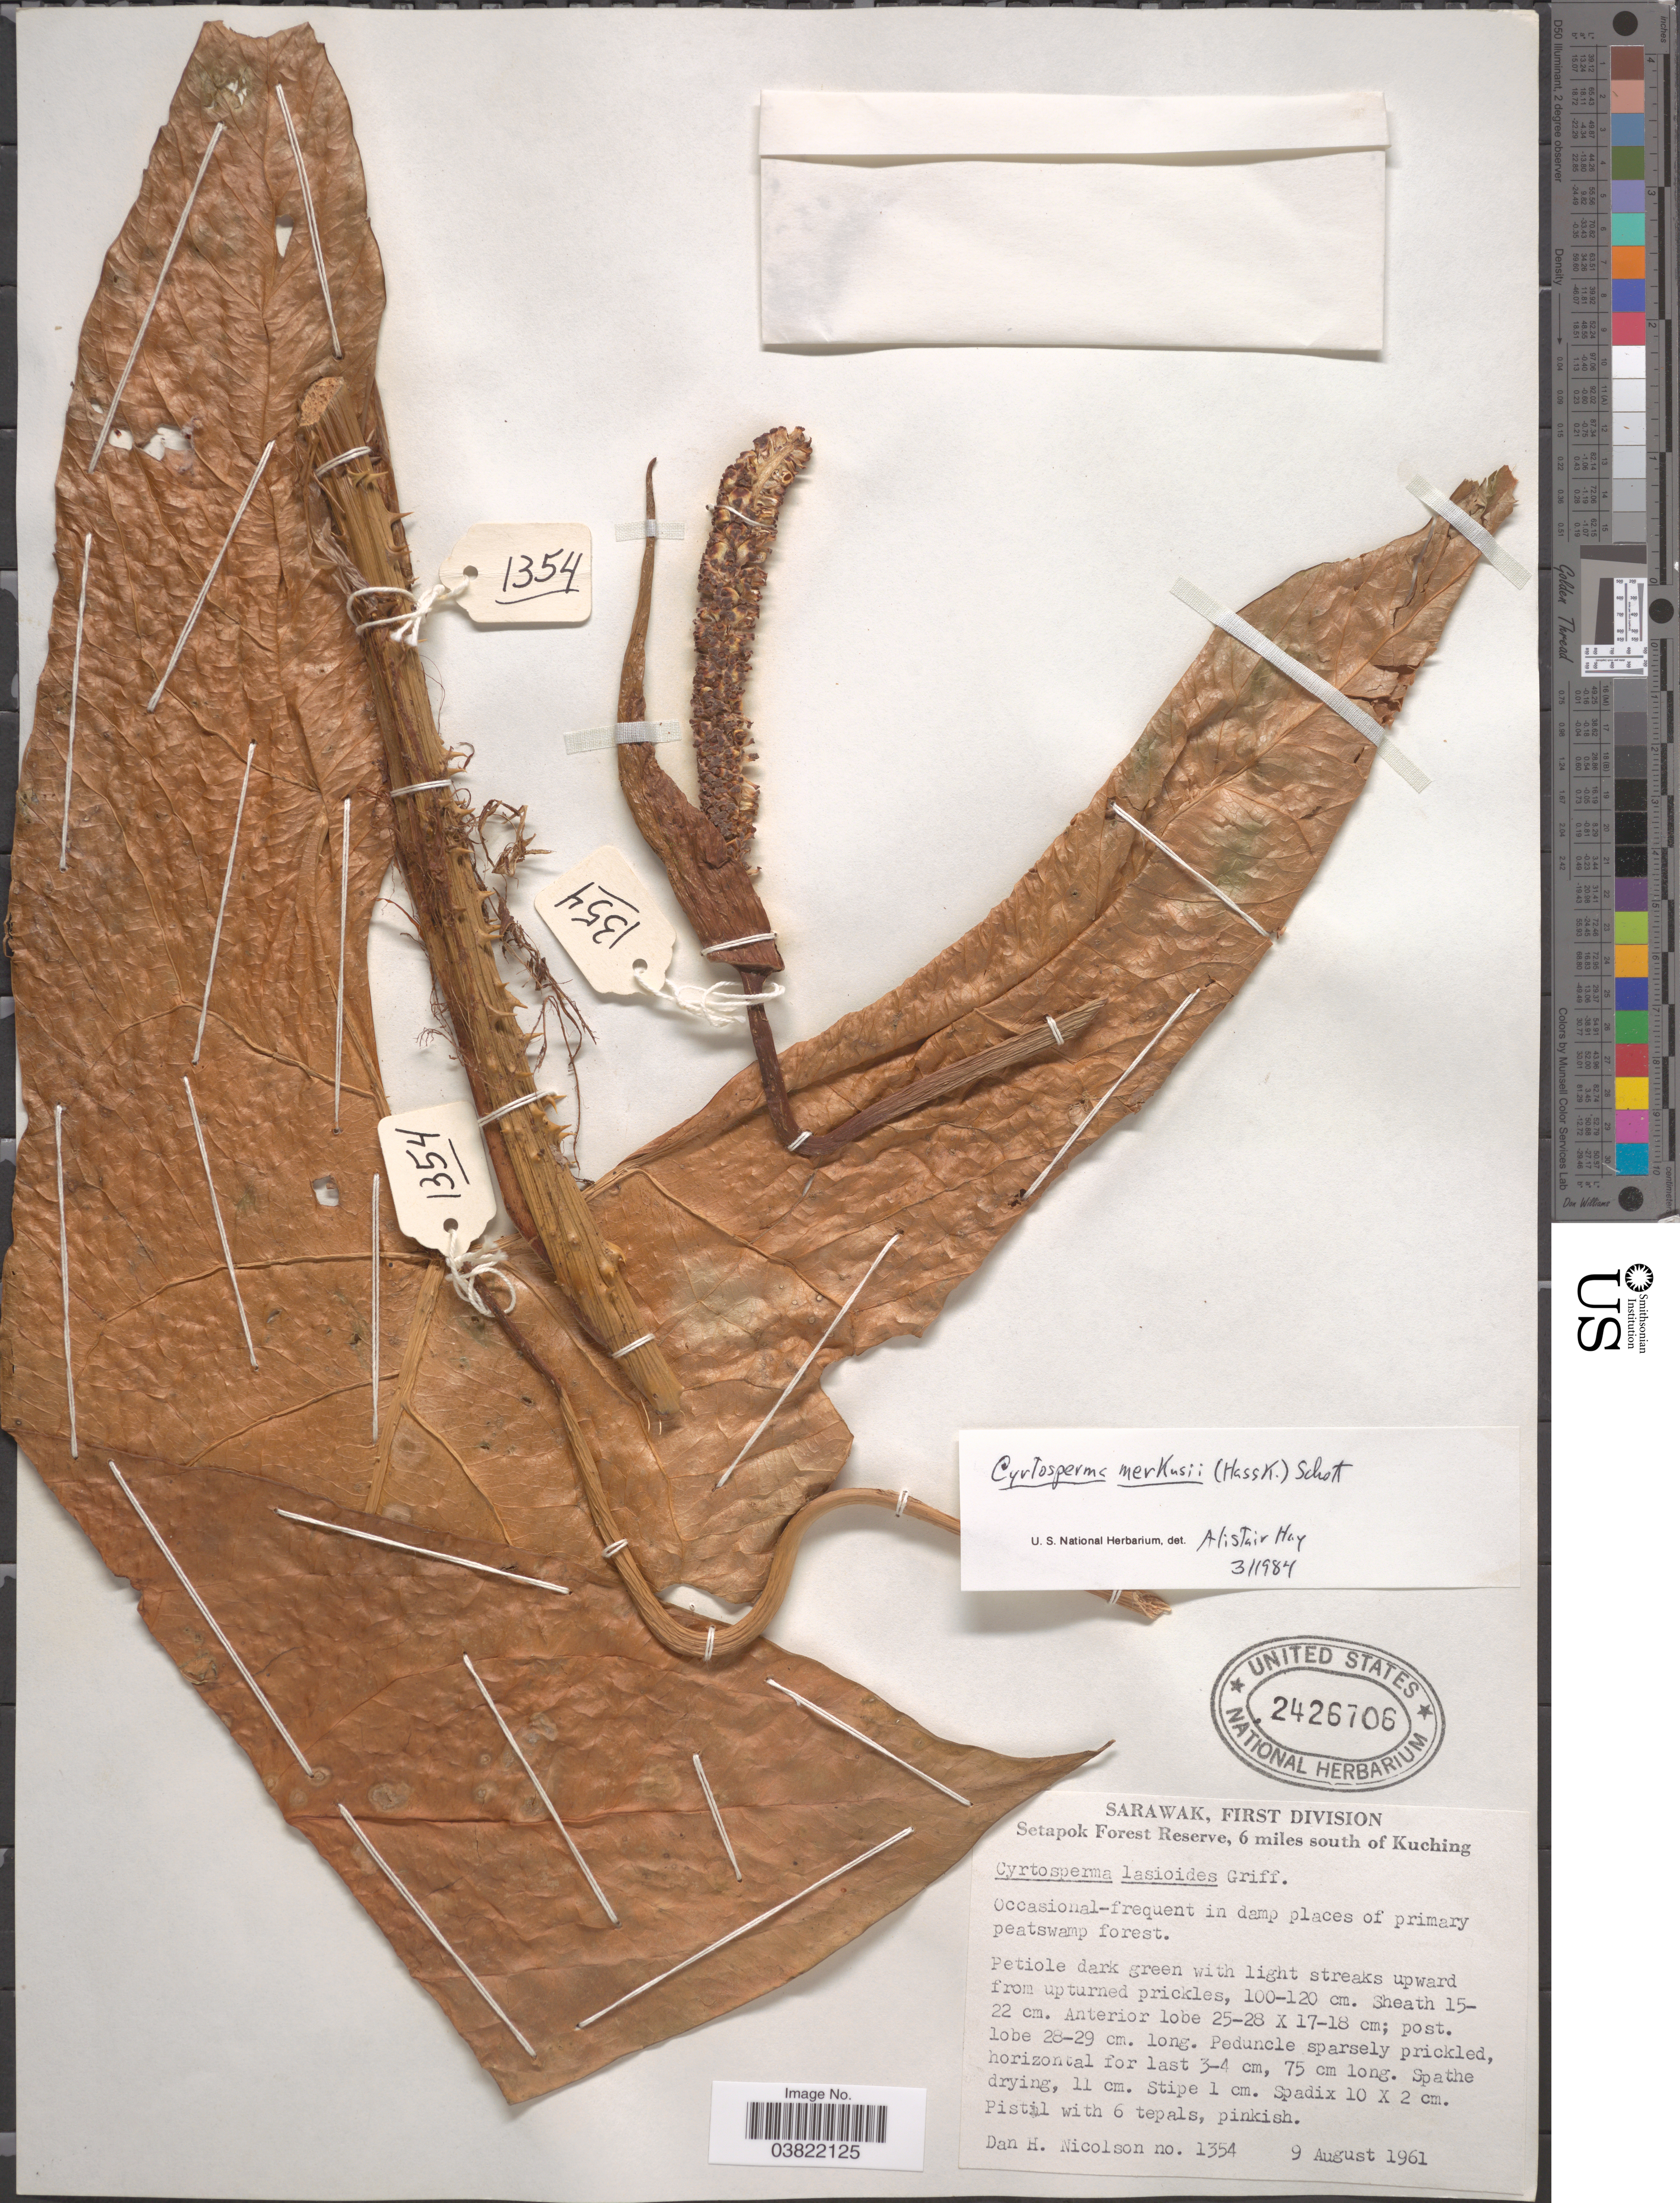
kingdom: Plantae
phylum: Tracheophyta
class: Liliopsida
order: Alismatales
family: Araceae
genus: Cyrtosperma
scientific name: Cyrtosperma merkusii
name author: (Hassk.) Schott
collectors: D. H. Nicolson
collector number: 1354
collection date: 1961-08-09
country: Malaysia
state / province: Sarawak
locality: First Division. Setapok Forest Reserve. 6 miles south of Kuching.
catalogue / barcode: US 2426706